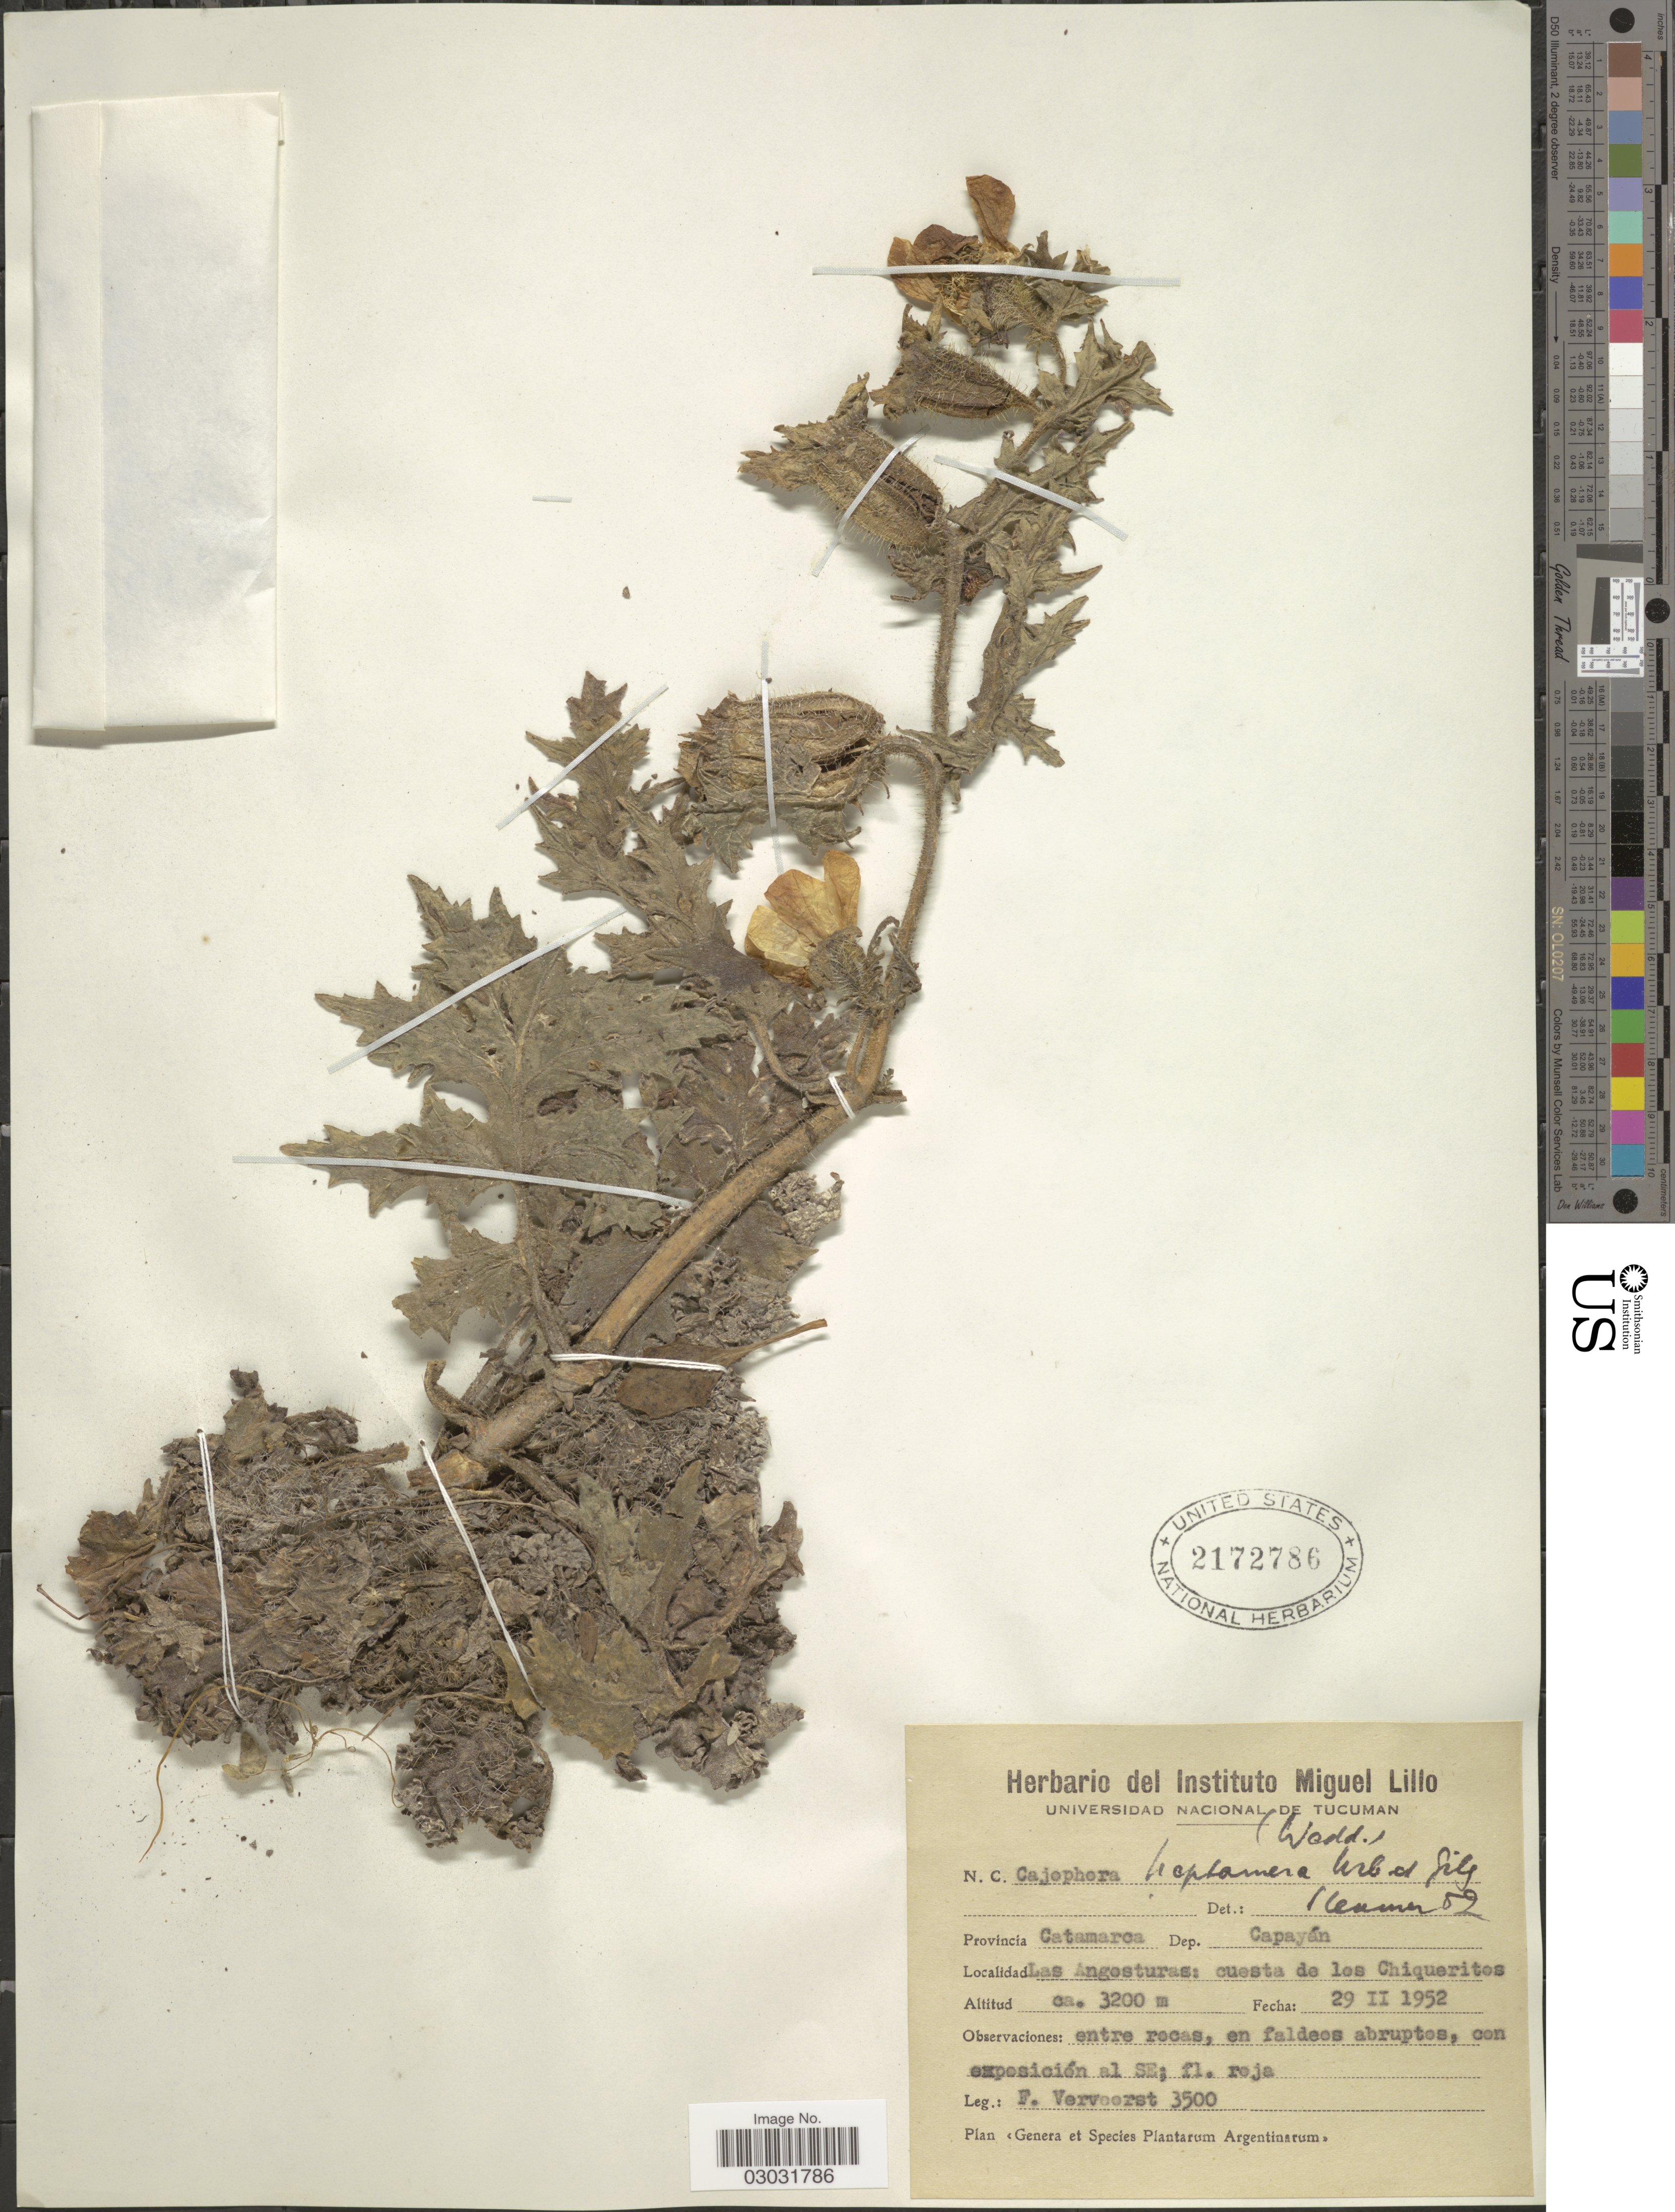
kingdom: Plantae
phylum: Tracheophyta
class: Magnoliopsida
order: Cornales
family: Loasaceae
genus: Caiophora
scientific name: Caiophora heptamera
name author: (Wedd.) Urb. & Gilg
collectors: F. Vervoorst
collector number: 3500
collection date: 1952-02-29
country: Argentina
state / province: Catamarca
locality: Dep. Capayán. Las Angosturas: cuesta de los Chiqueritos.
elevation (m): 3200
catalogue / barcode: US 2172786